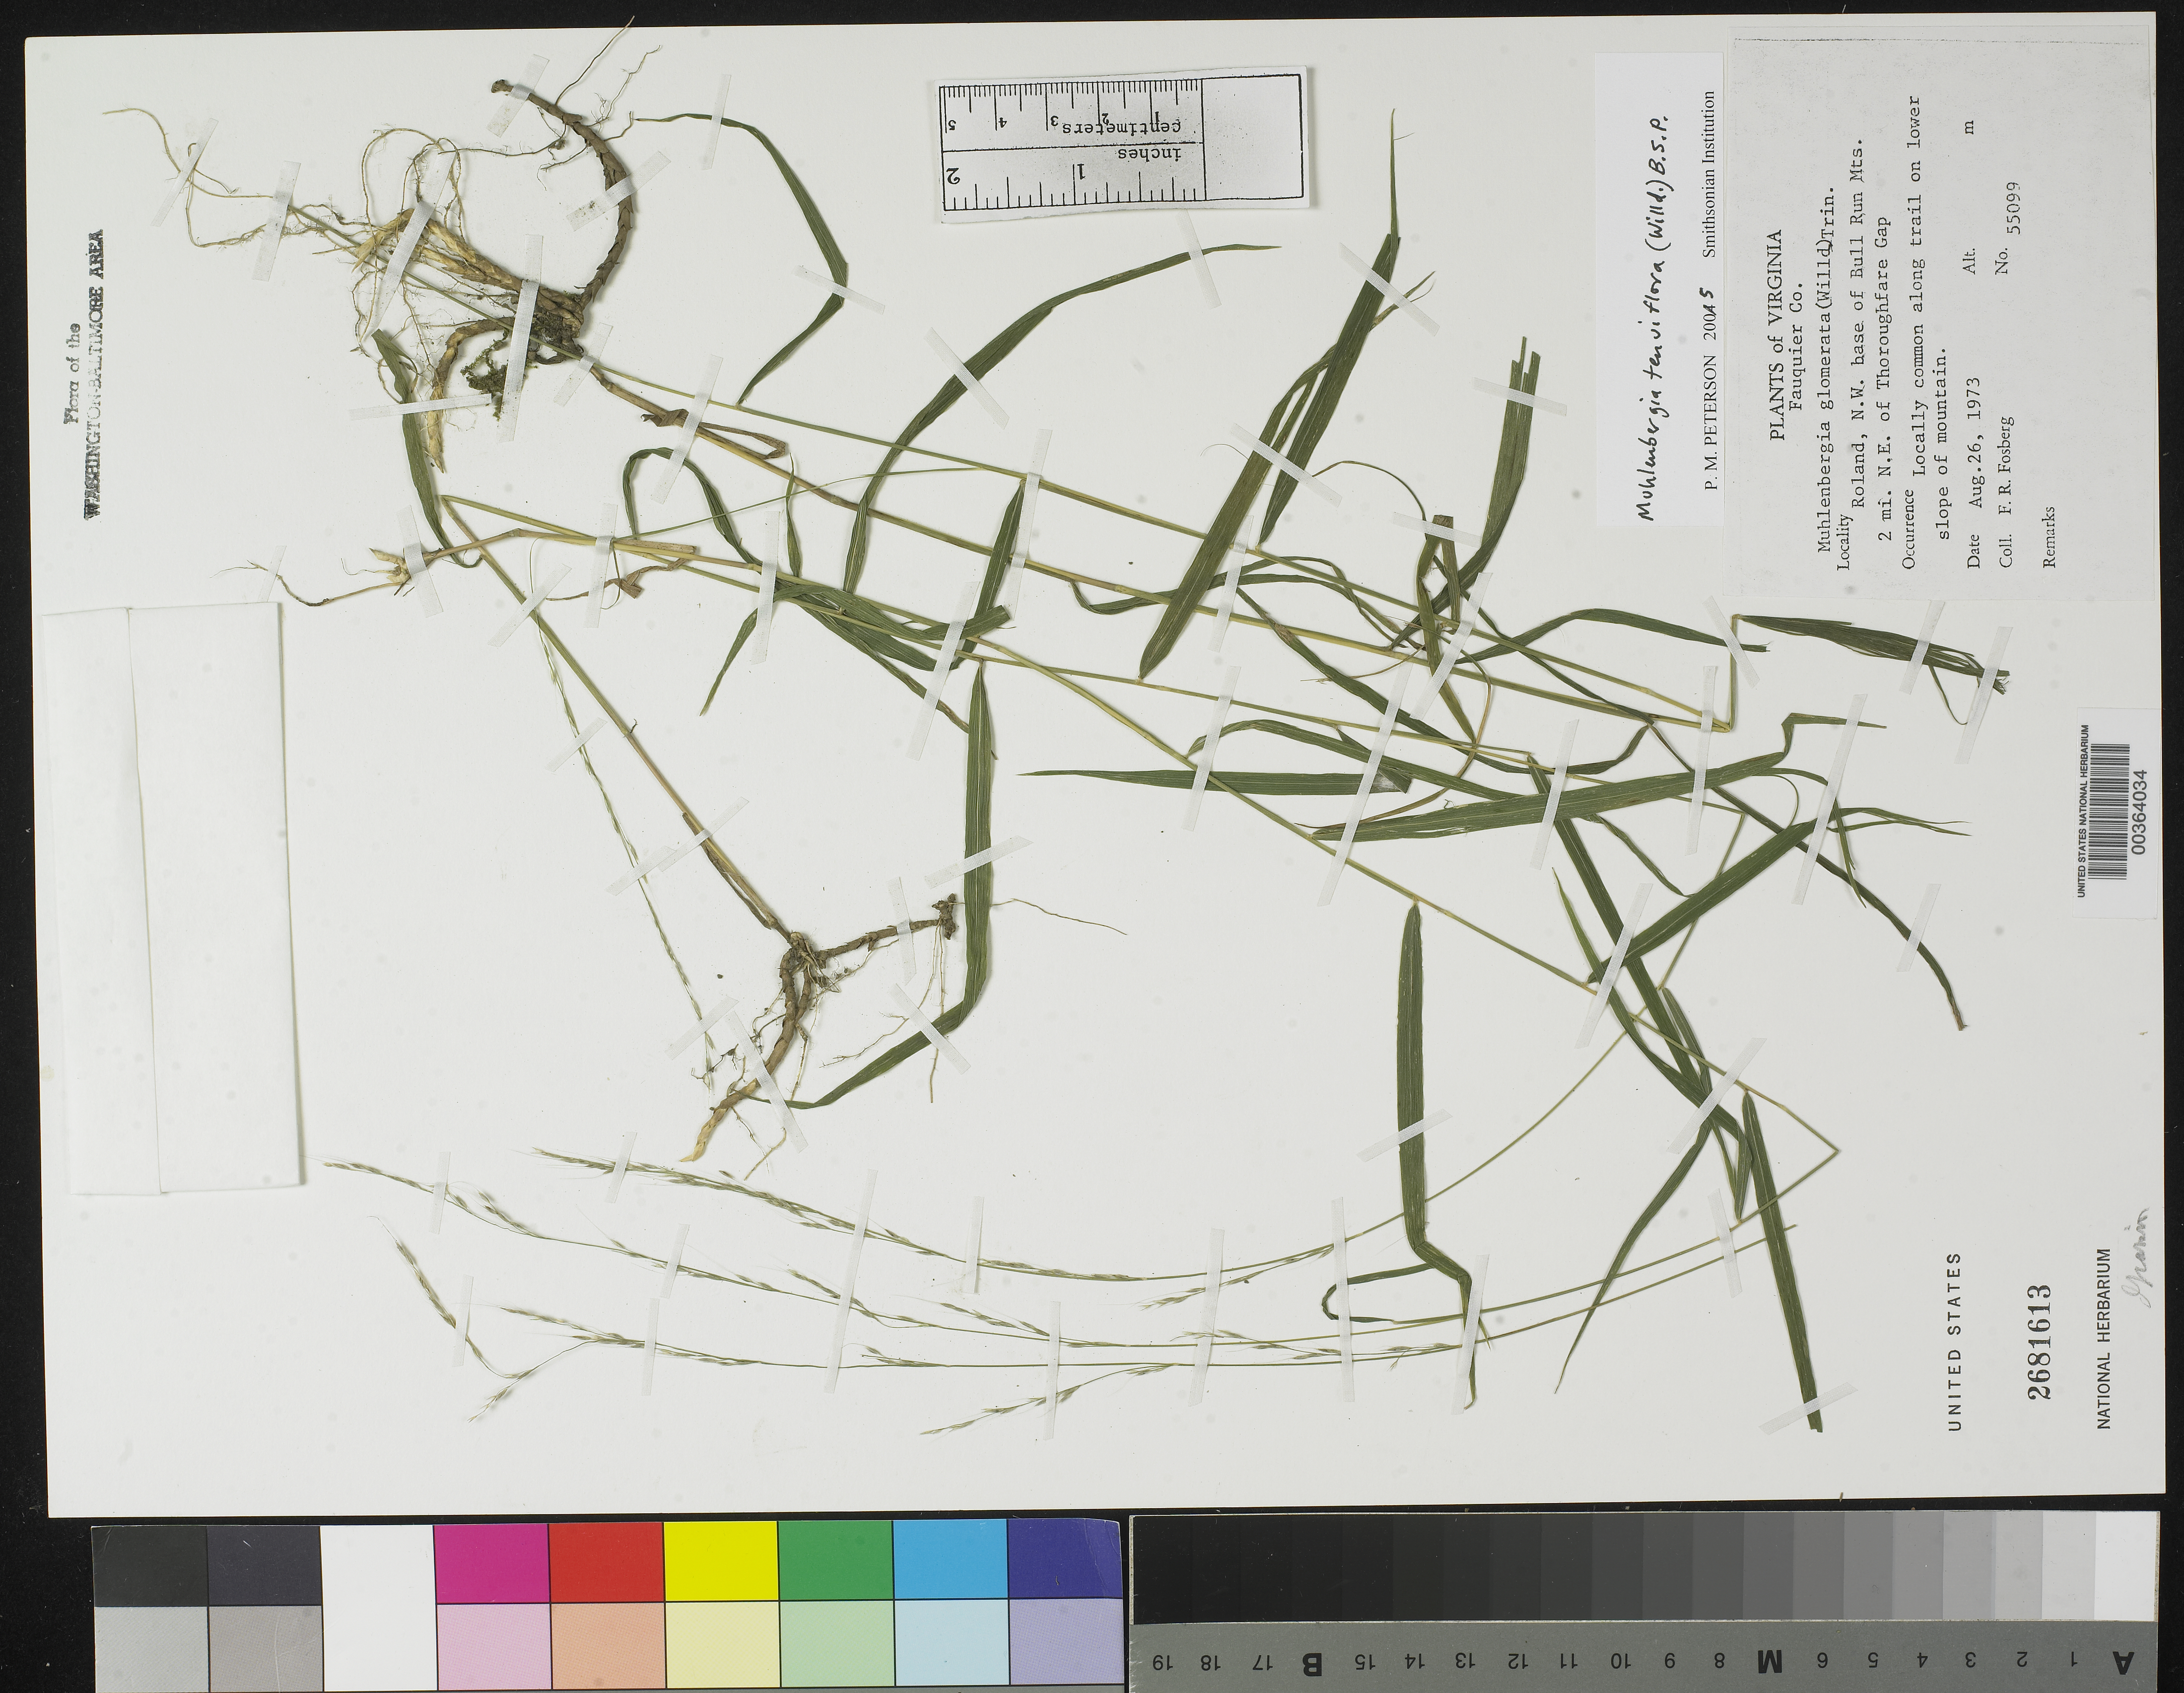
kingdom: Plantae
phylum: Tracheophyta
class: Liliopsida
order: Poales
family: Poaceae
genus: Muhlenbergia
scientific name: Muhlenbergia tenuiflora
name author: (Willd.) Britton, Stearns & Poggenb.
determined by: Peterson, Paul M., (BOT), Smithsonian Institution - National Museum of Natural History (UNITED STATES)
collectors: F. R. Fosberg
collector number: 55099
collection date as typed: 26 Aug 1973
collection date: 1973-08-26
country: United States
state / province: Virginia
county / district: Fauquier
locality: Roland, northeast of Thorofare Gap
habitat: Lower mountain slope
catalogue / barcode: US 2681613